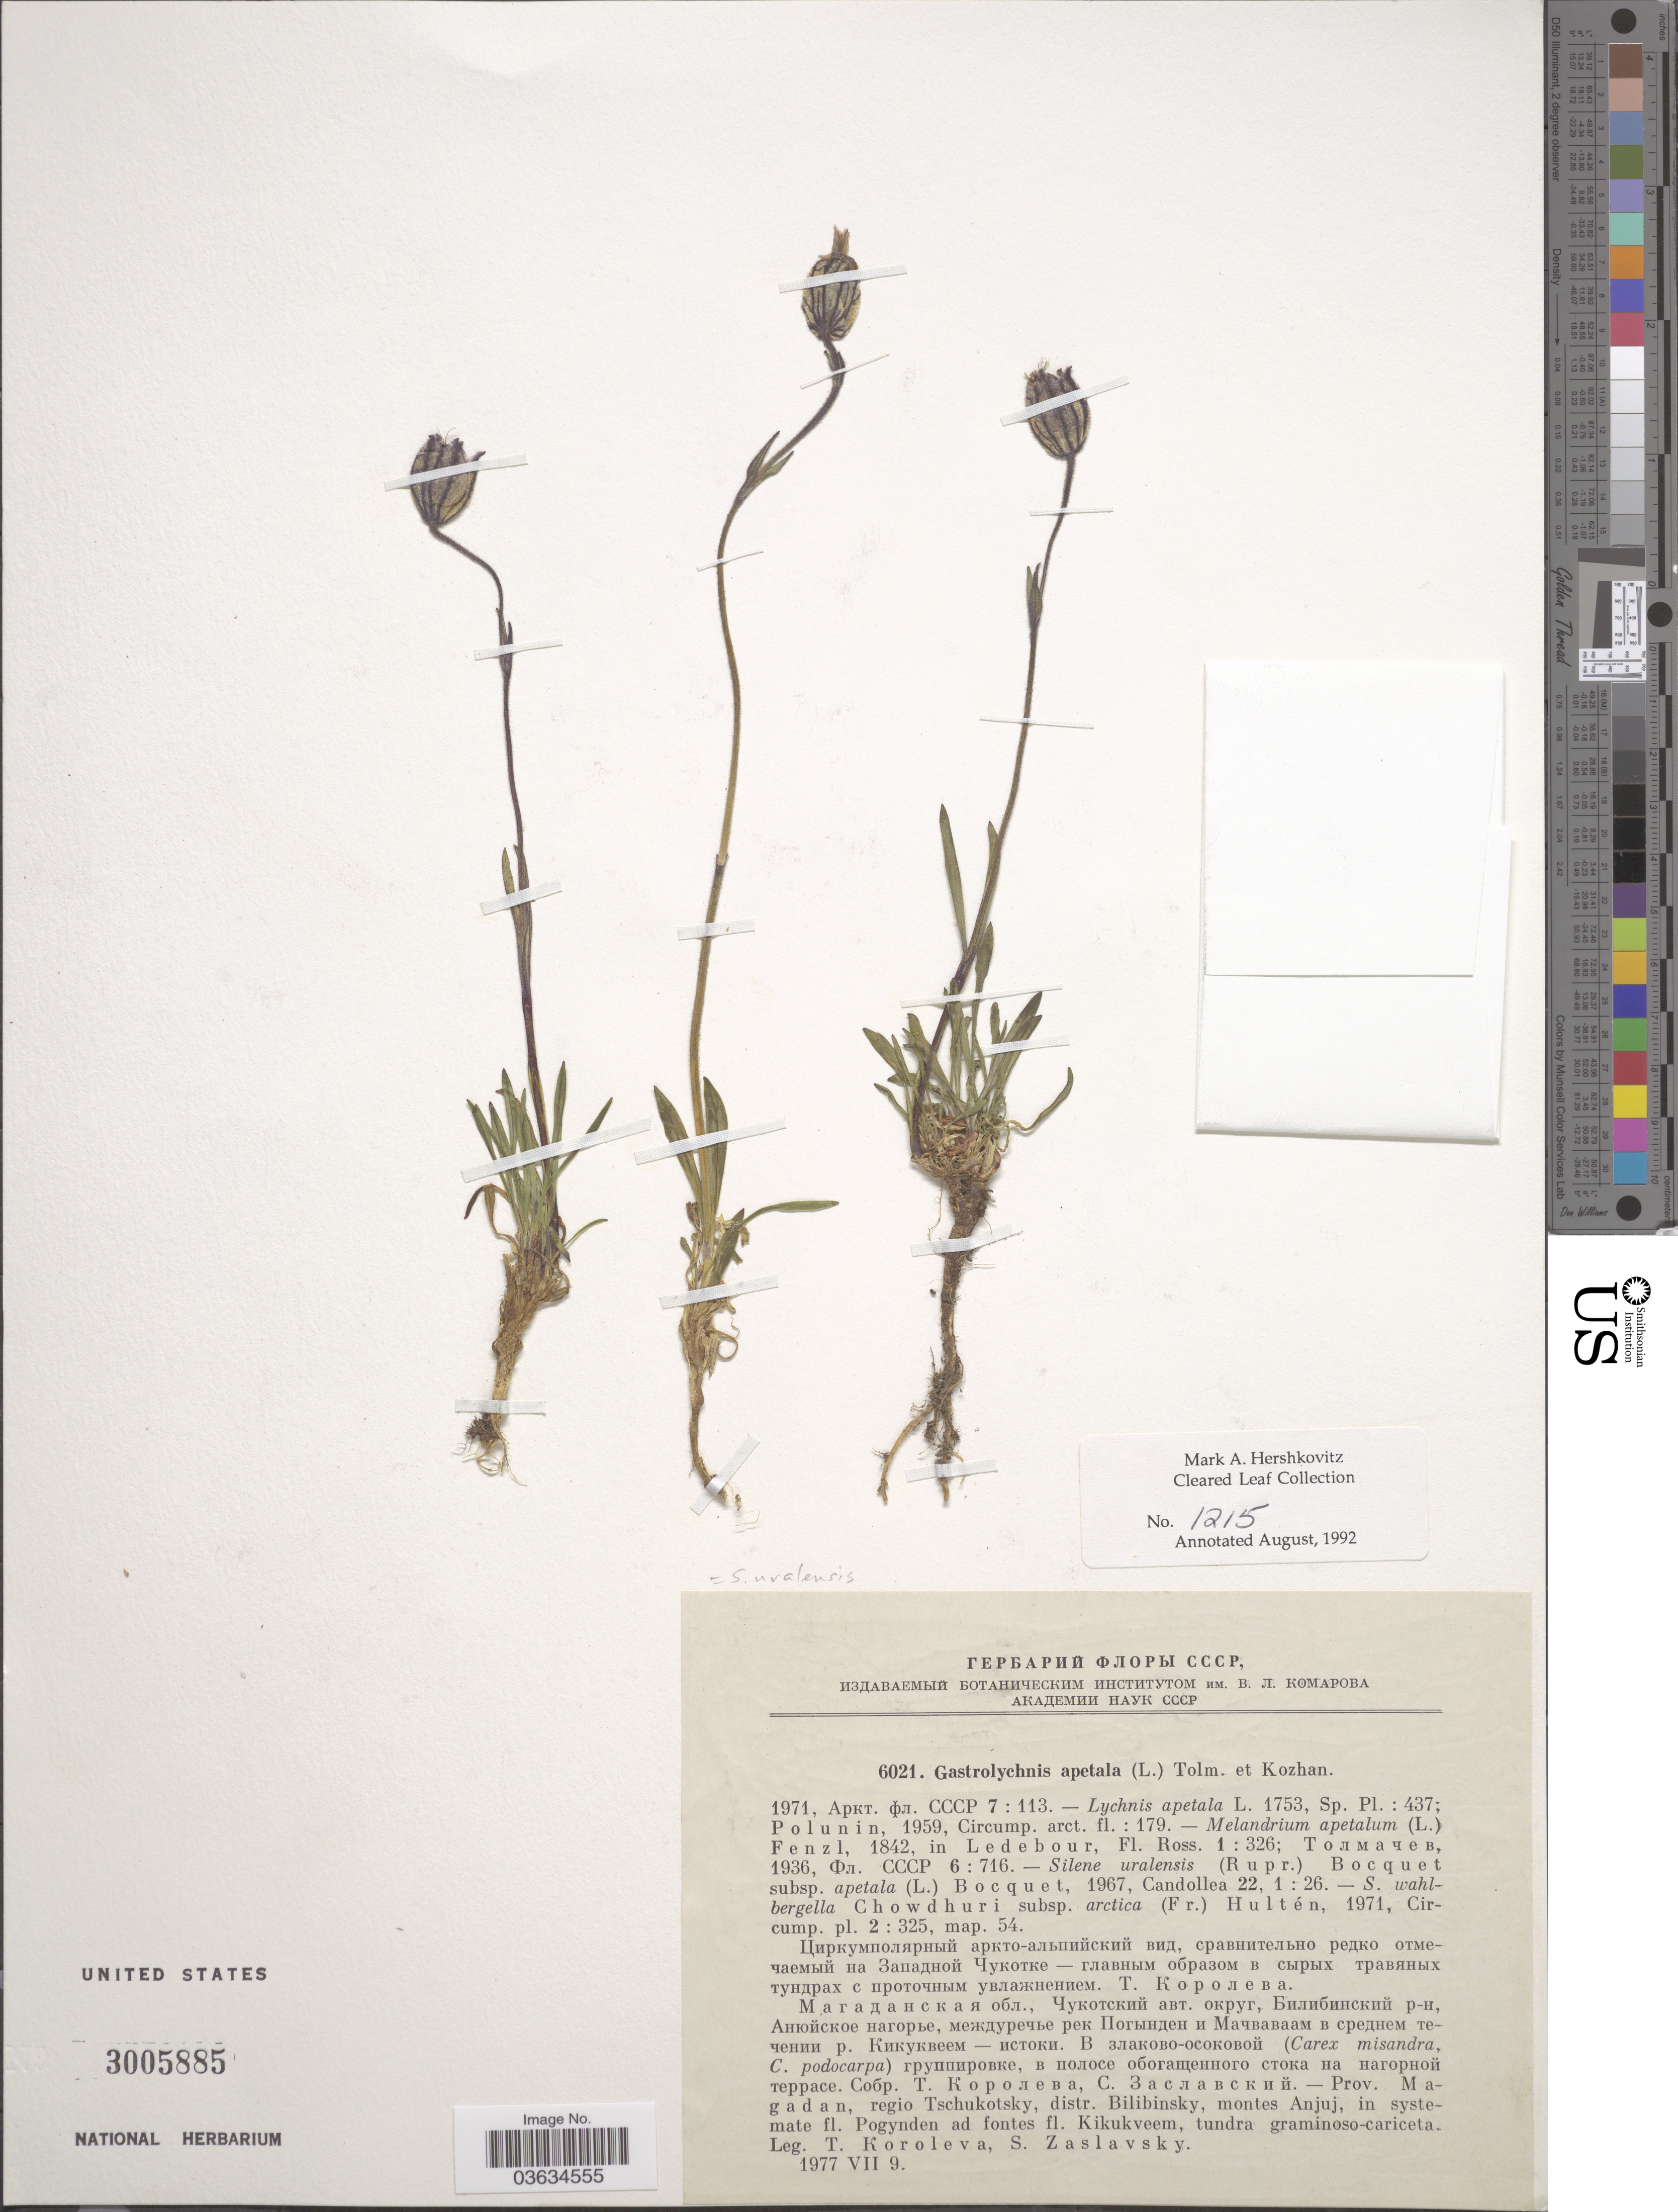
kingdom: Plantae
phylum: Tracheophyta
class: Magnoliopsida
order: Caryophyllales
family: Caryophyllaceae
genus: Silene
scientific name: Silene uralensis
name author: (Rupr.) Bocquet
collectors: T. Koroleva & S. Zaslavsky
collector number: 6021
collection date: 1977-07-09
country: Russian Federation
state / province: Magadan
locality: Regio Tschukotsky, distr. Bilibinsky, montes Anjuj, in systemate fl. Pogynden ad fontes fl. Kikukveem, tundra graminoso-carceta.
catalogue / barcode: US 3005885